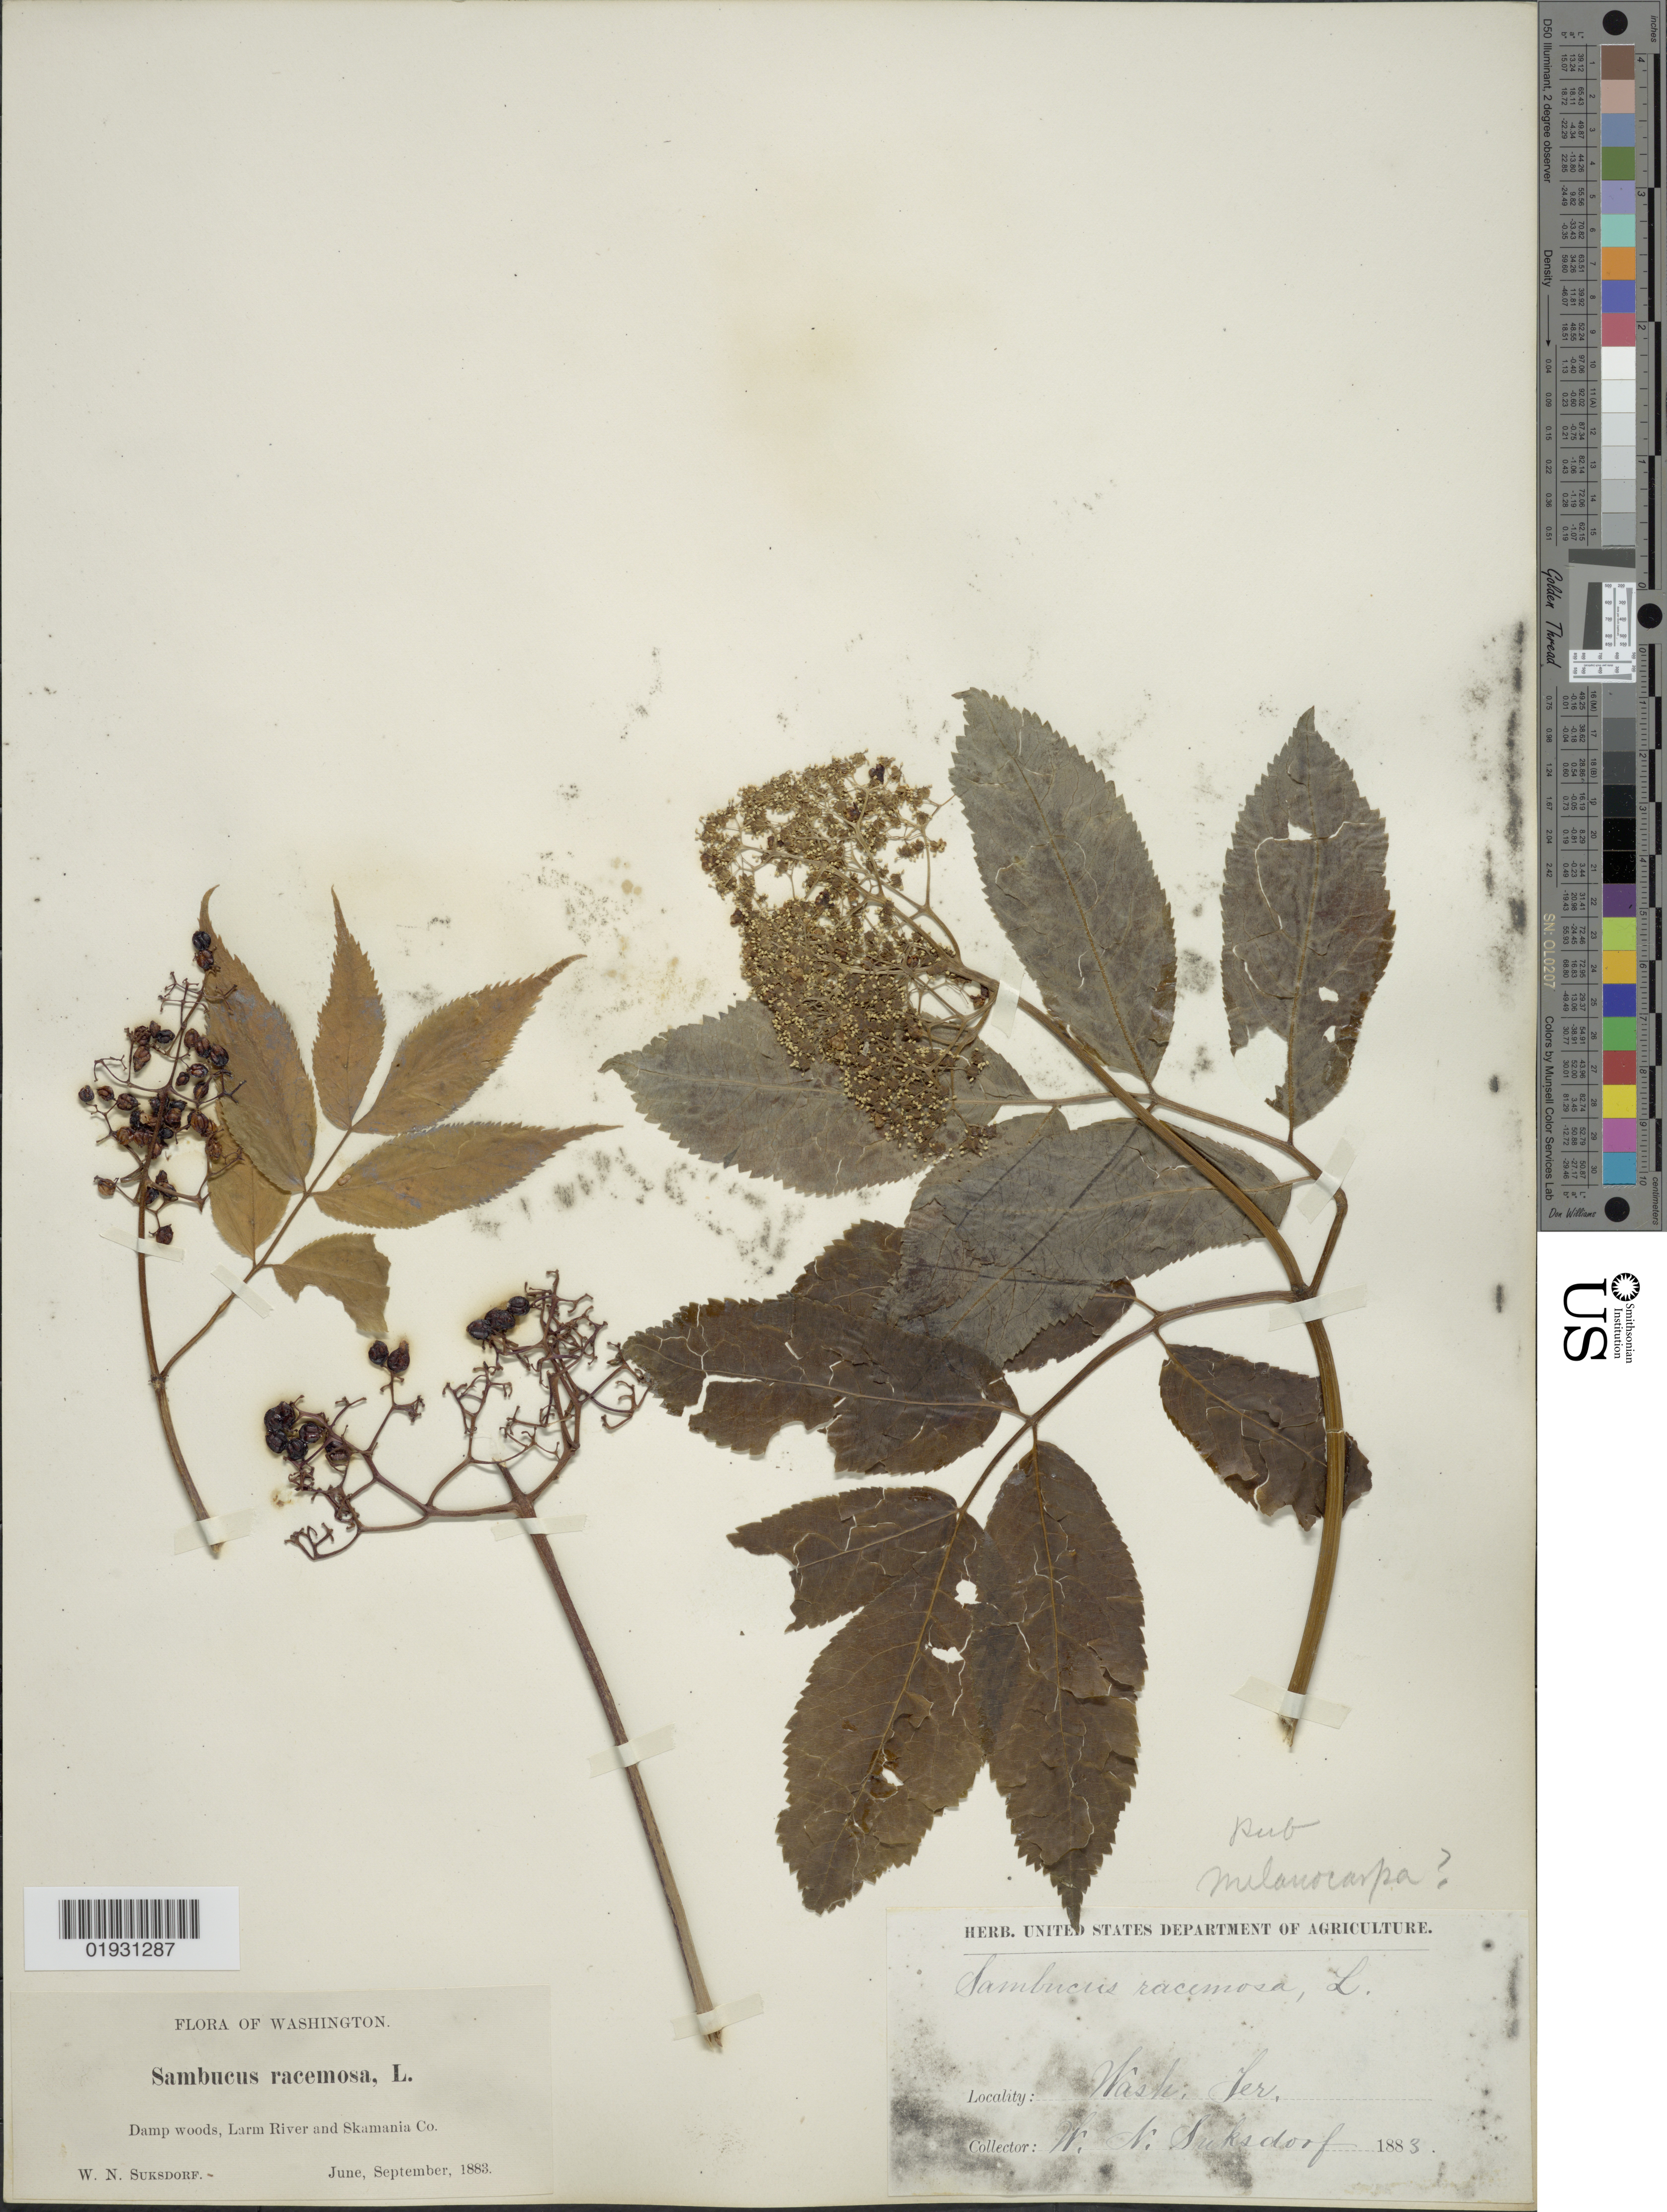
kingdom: Plantae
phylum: Tracheophyta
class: Magnoliopsida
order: Dipsacales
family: Viburnaceae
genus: Sambucus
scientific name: Sambucus racemosa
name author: L.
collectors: W. N. Suksdorf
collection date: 1883-06/1883-09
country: United States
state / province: Washington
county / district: Skamania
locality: Damp woods, Larm River and Skamania Co.